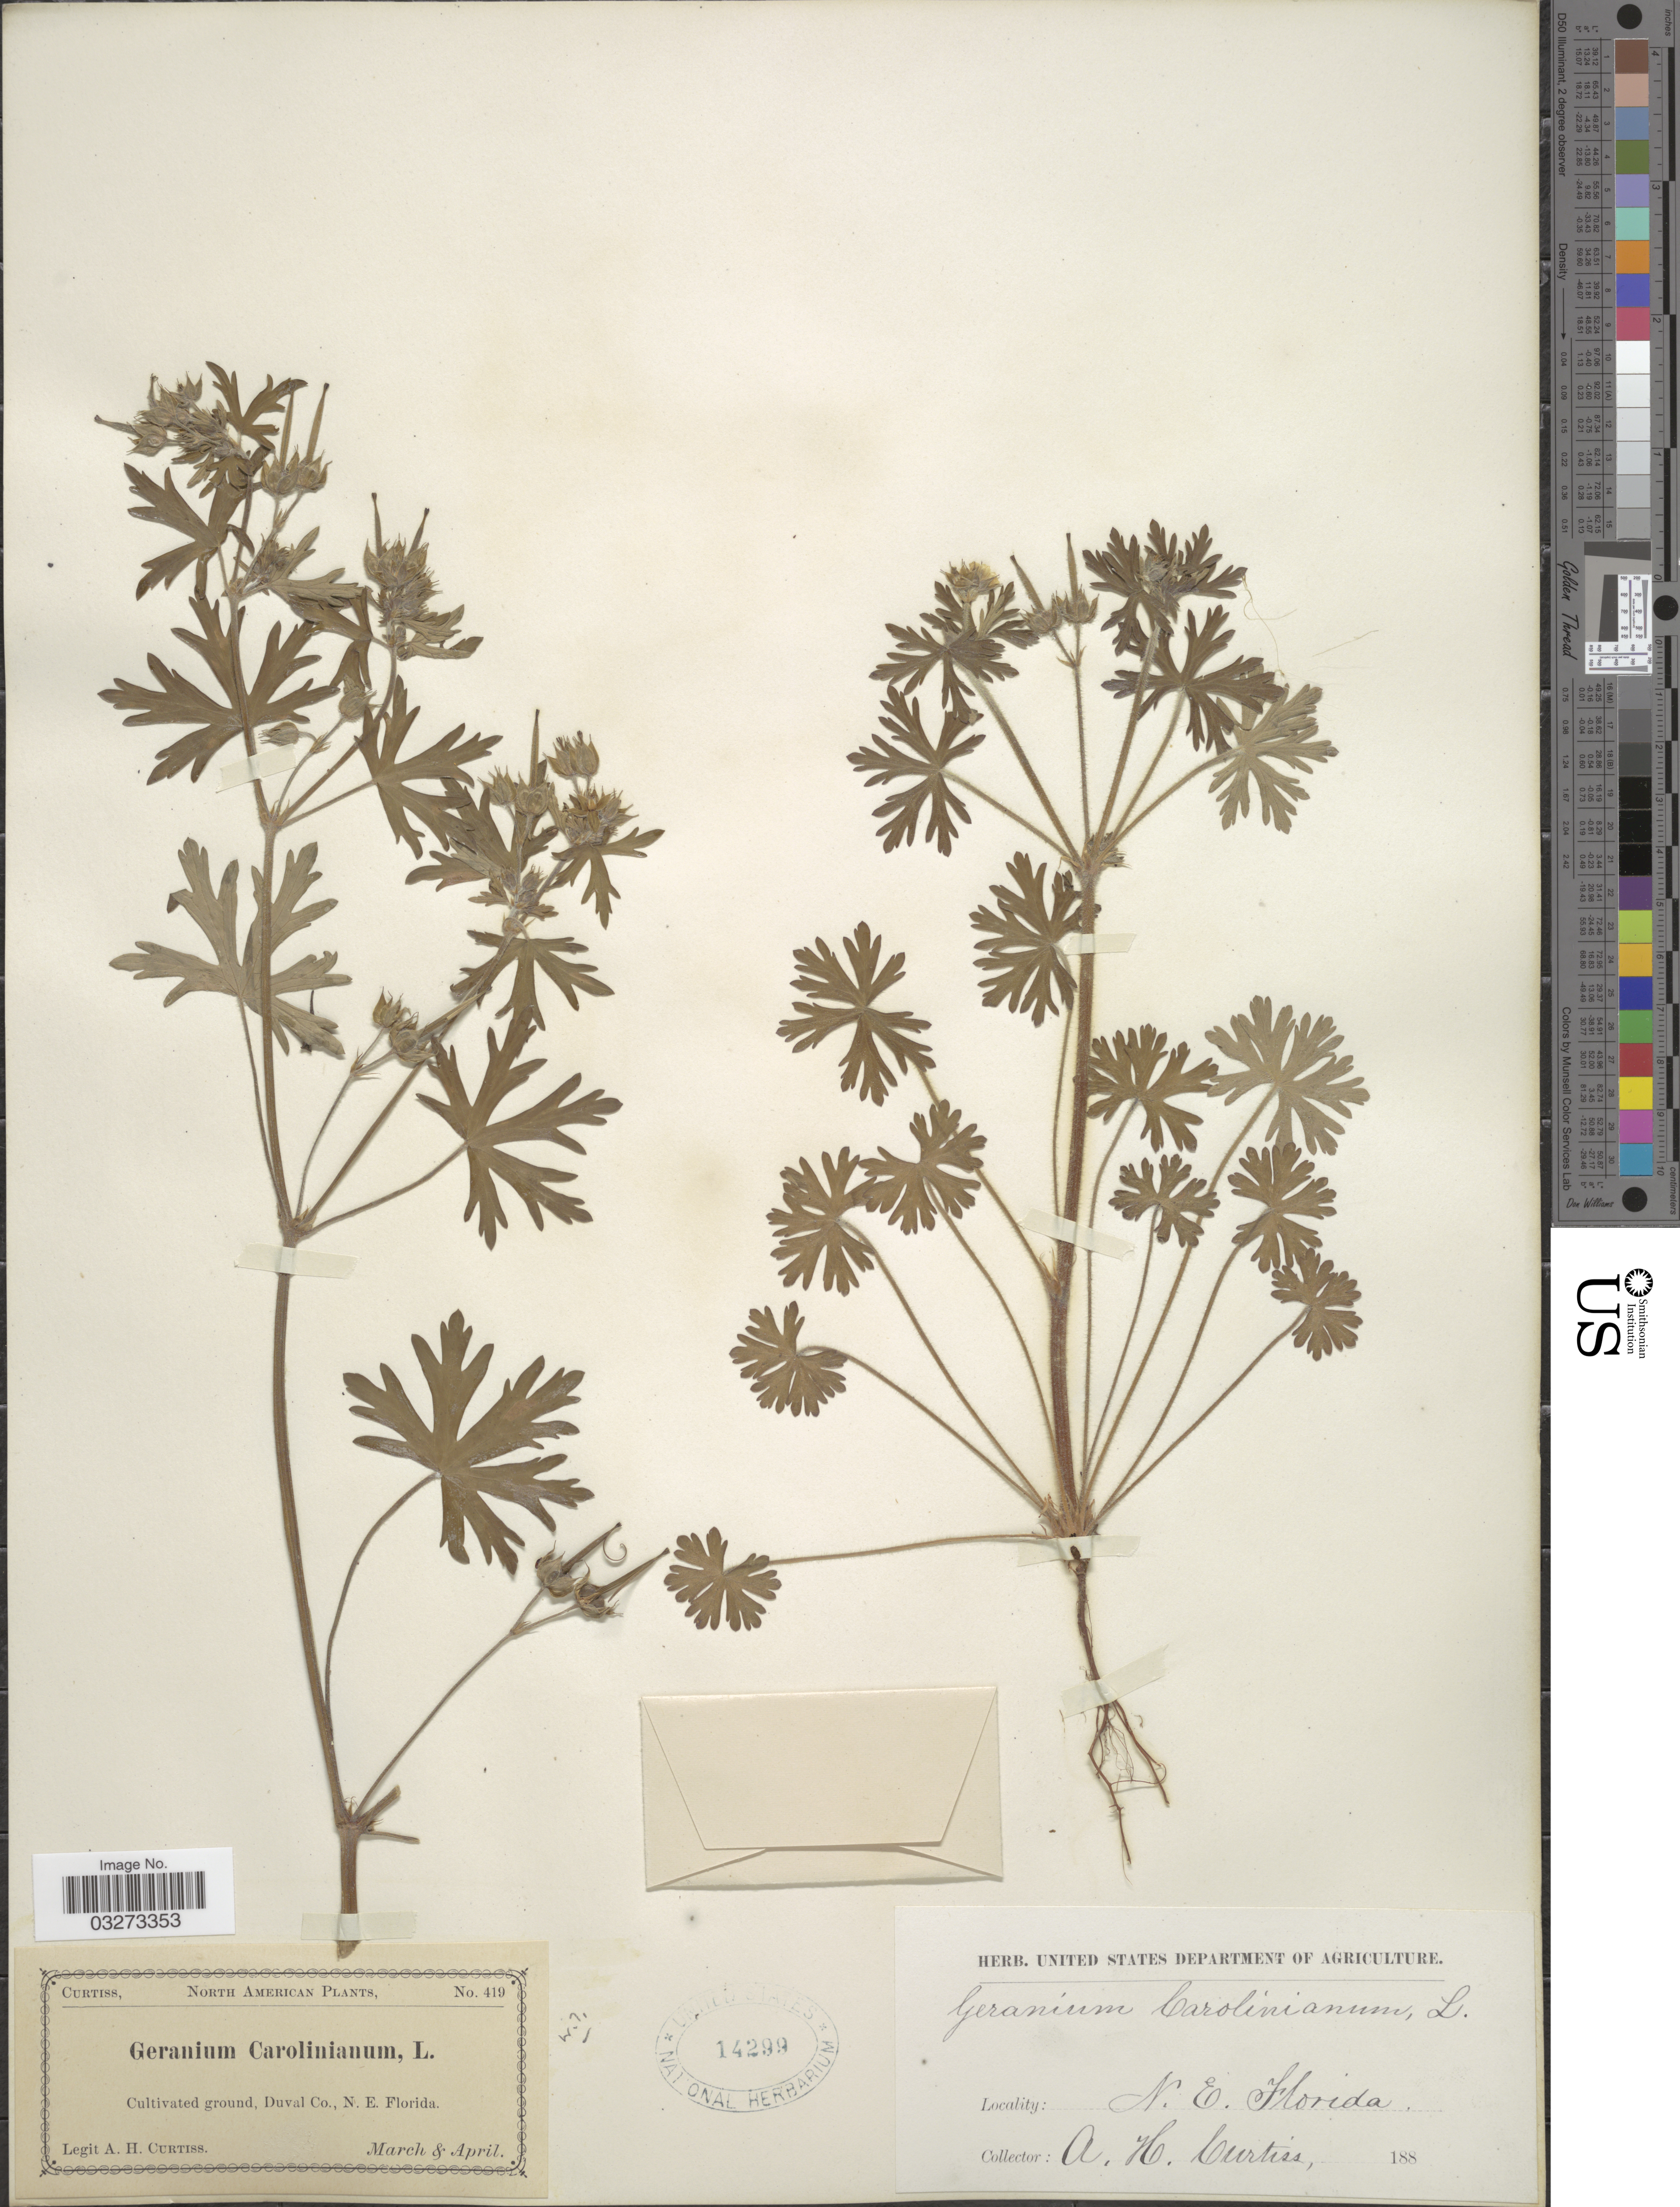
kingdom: Plantae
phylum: Tracheophyta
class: Magnoliopsida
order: Geraniales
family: Geraniaceae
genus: Geranium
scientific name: Geranium carolinianum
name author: L.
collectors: A. H. Curtiss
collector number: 419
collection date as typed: March & April 188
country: United States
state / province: Florida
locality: Cultivated ground. Duval Co. N. E. Florida.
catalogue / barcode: US 14299